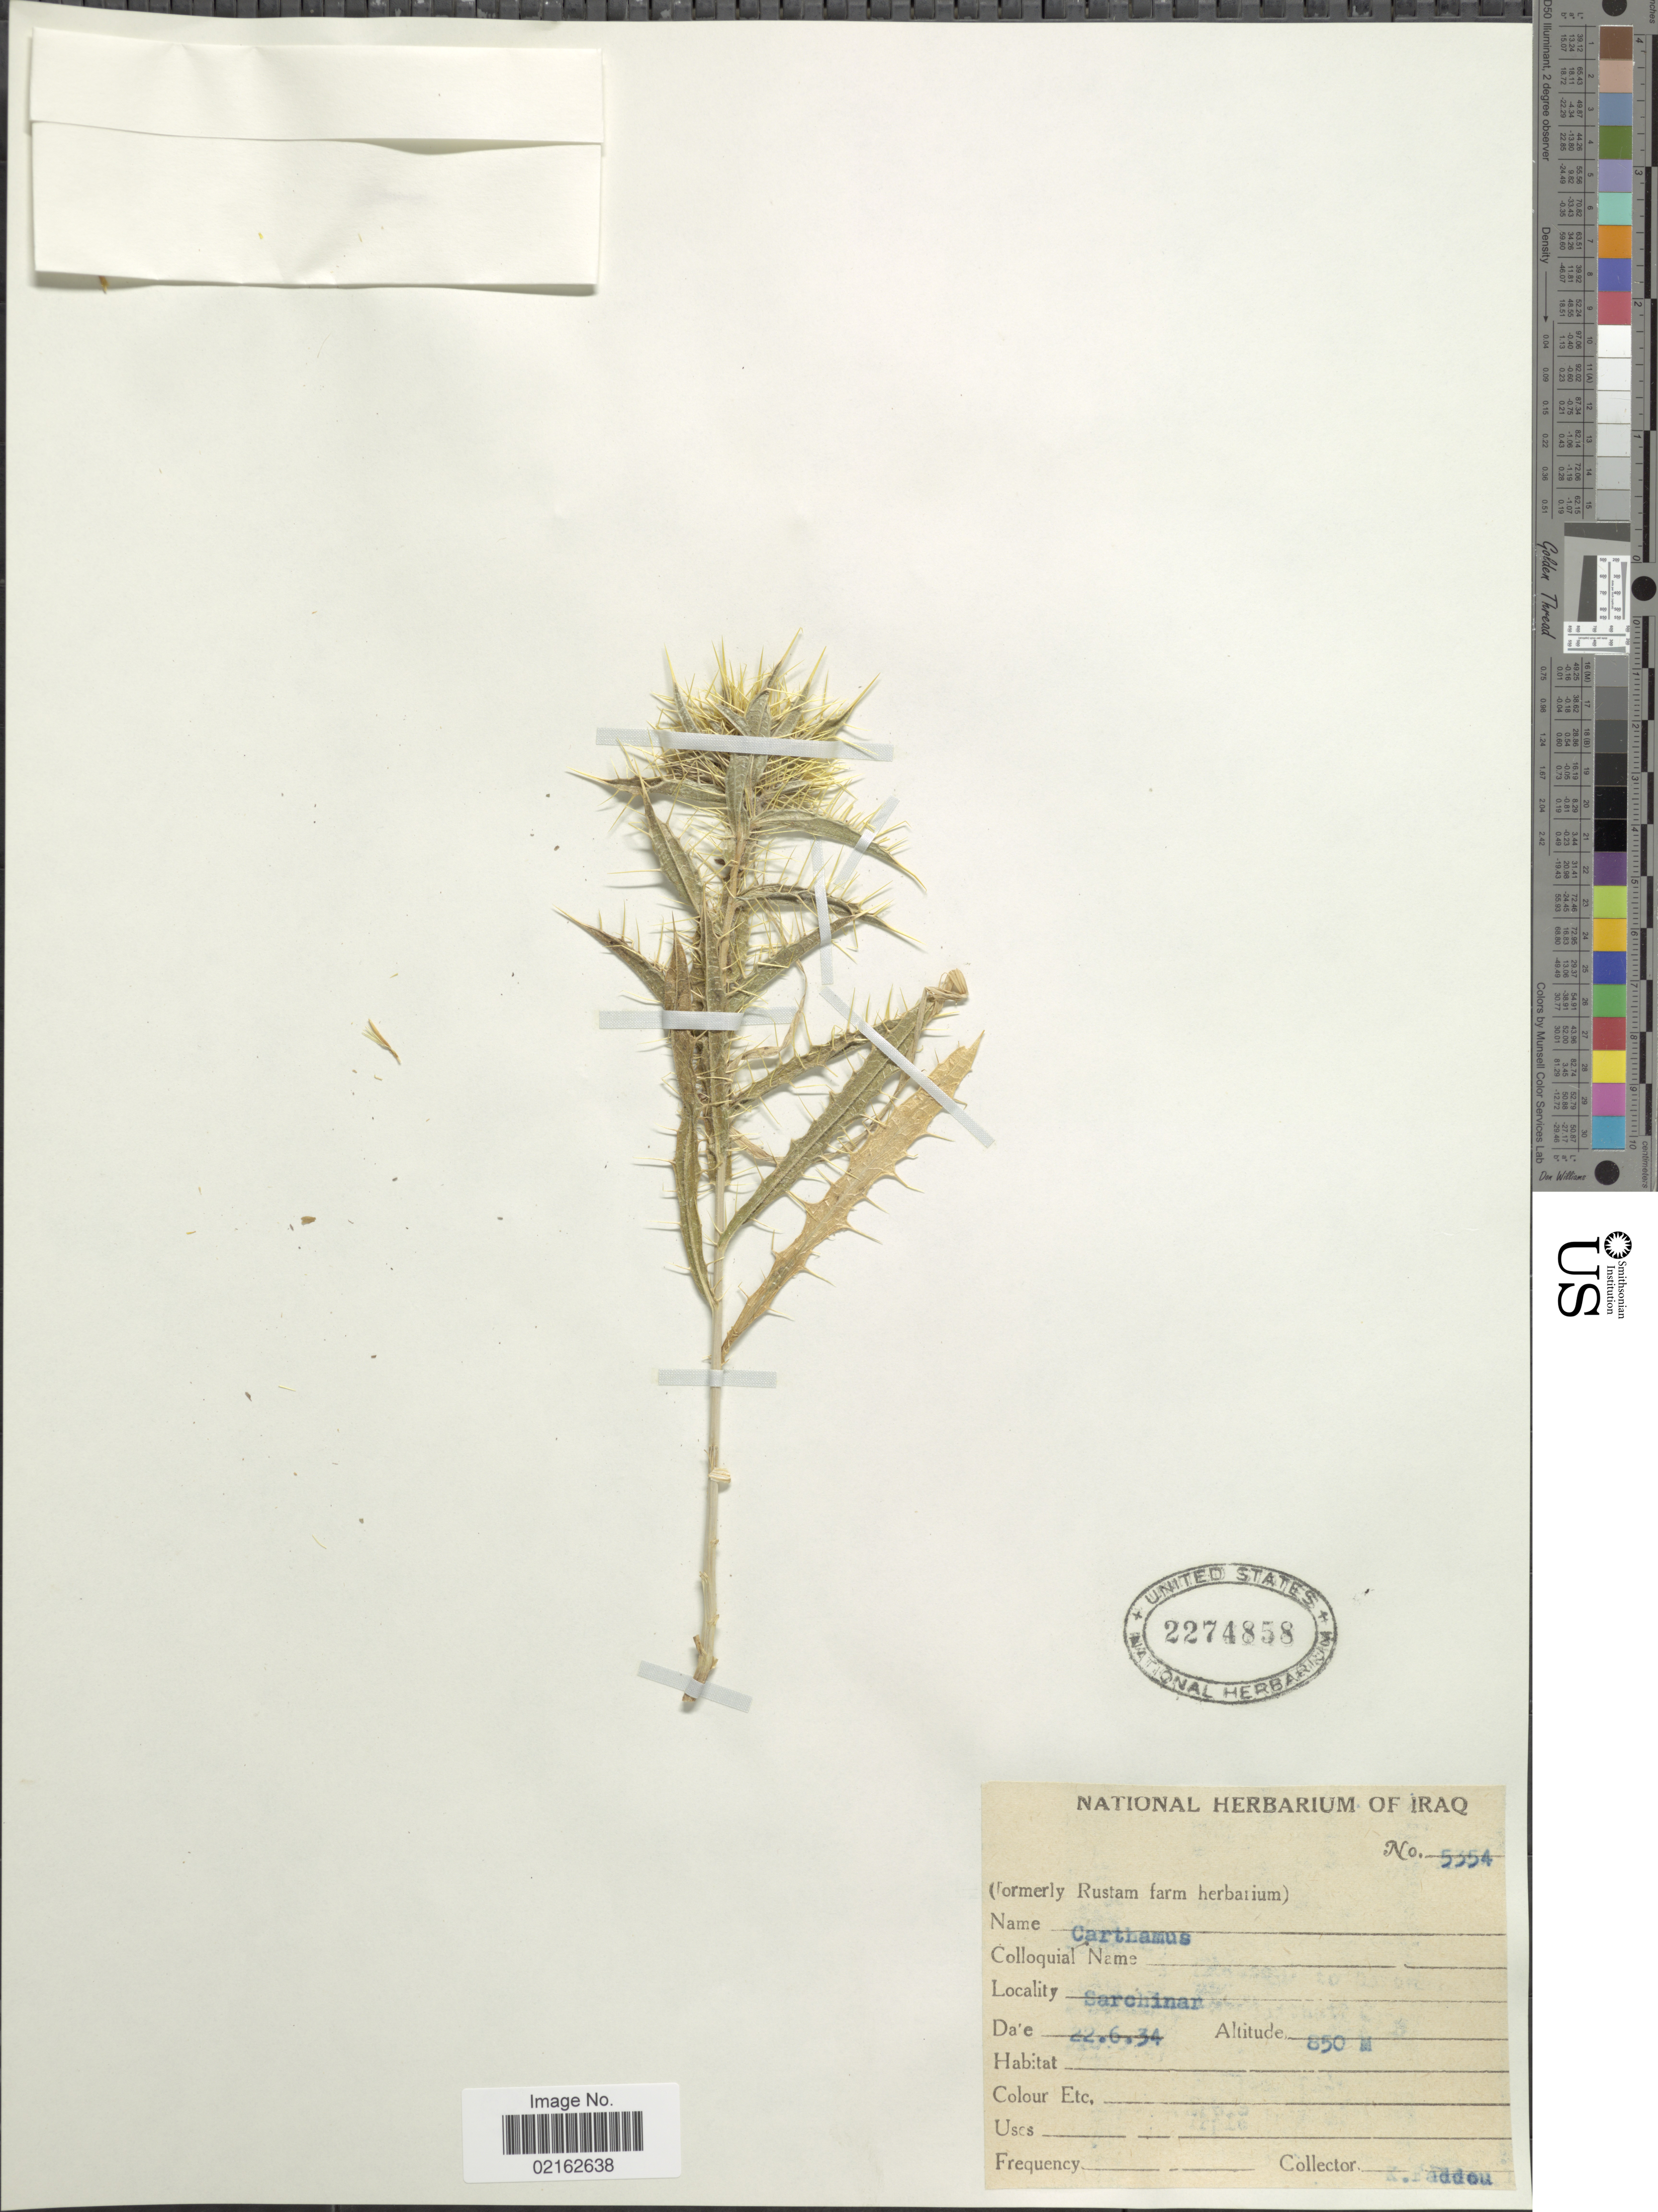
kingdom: Plantae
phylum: Tracheophyta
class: Magnoliopsida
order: Asterales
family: Asteraceae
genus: Carthamus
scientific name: Carthamus sp.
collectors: K. Faddou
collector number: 5354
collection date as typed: Transcribed d/m/y: 22/6/34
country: Iraq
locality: Sarchinar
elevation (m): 850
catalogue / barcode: US 2274858